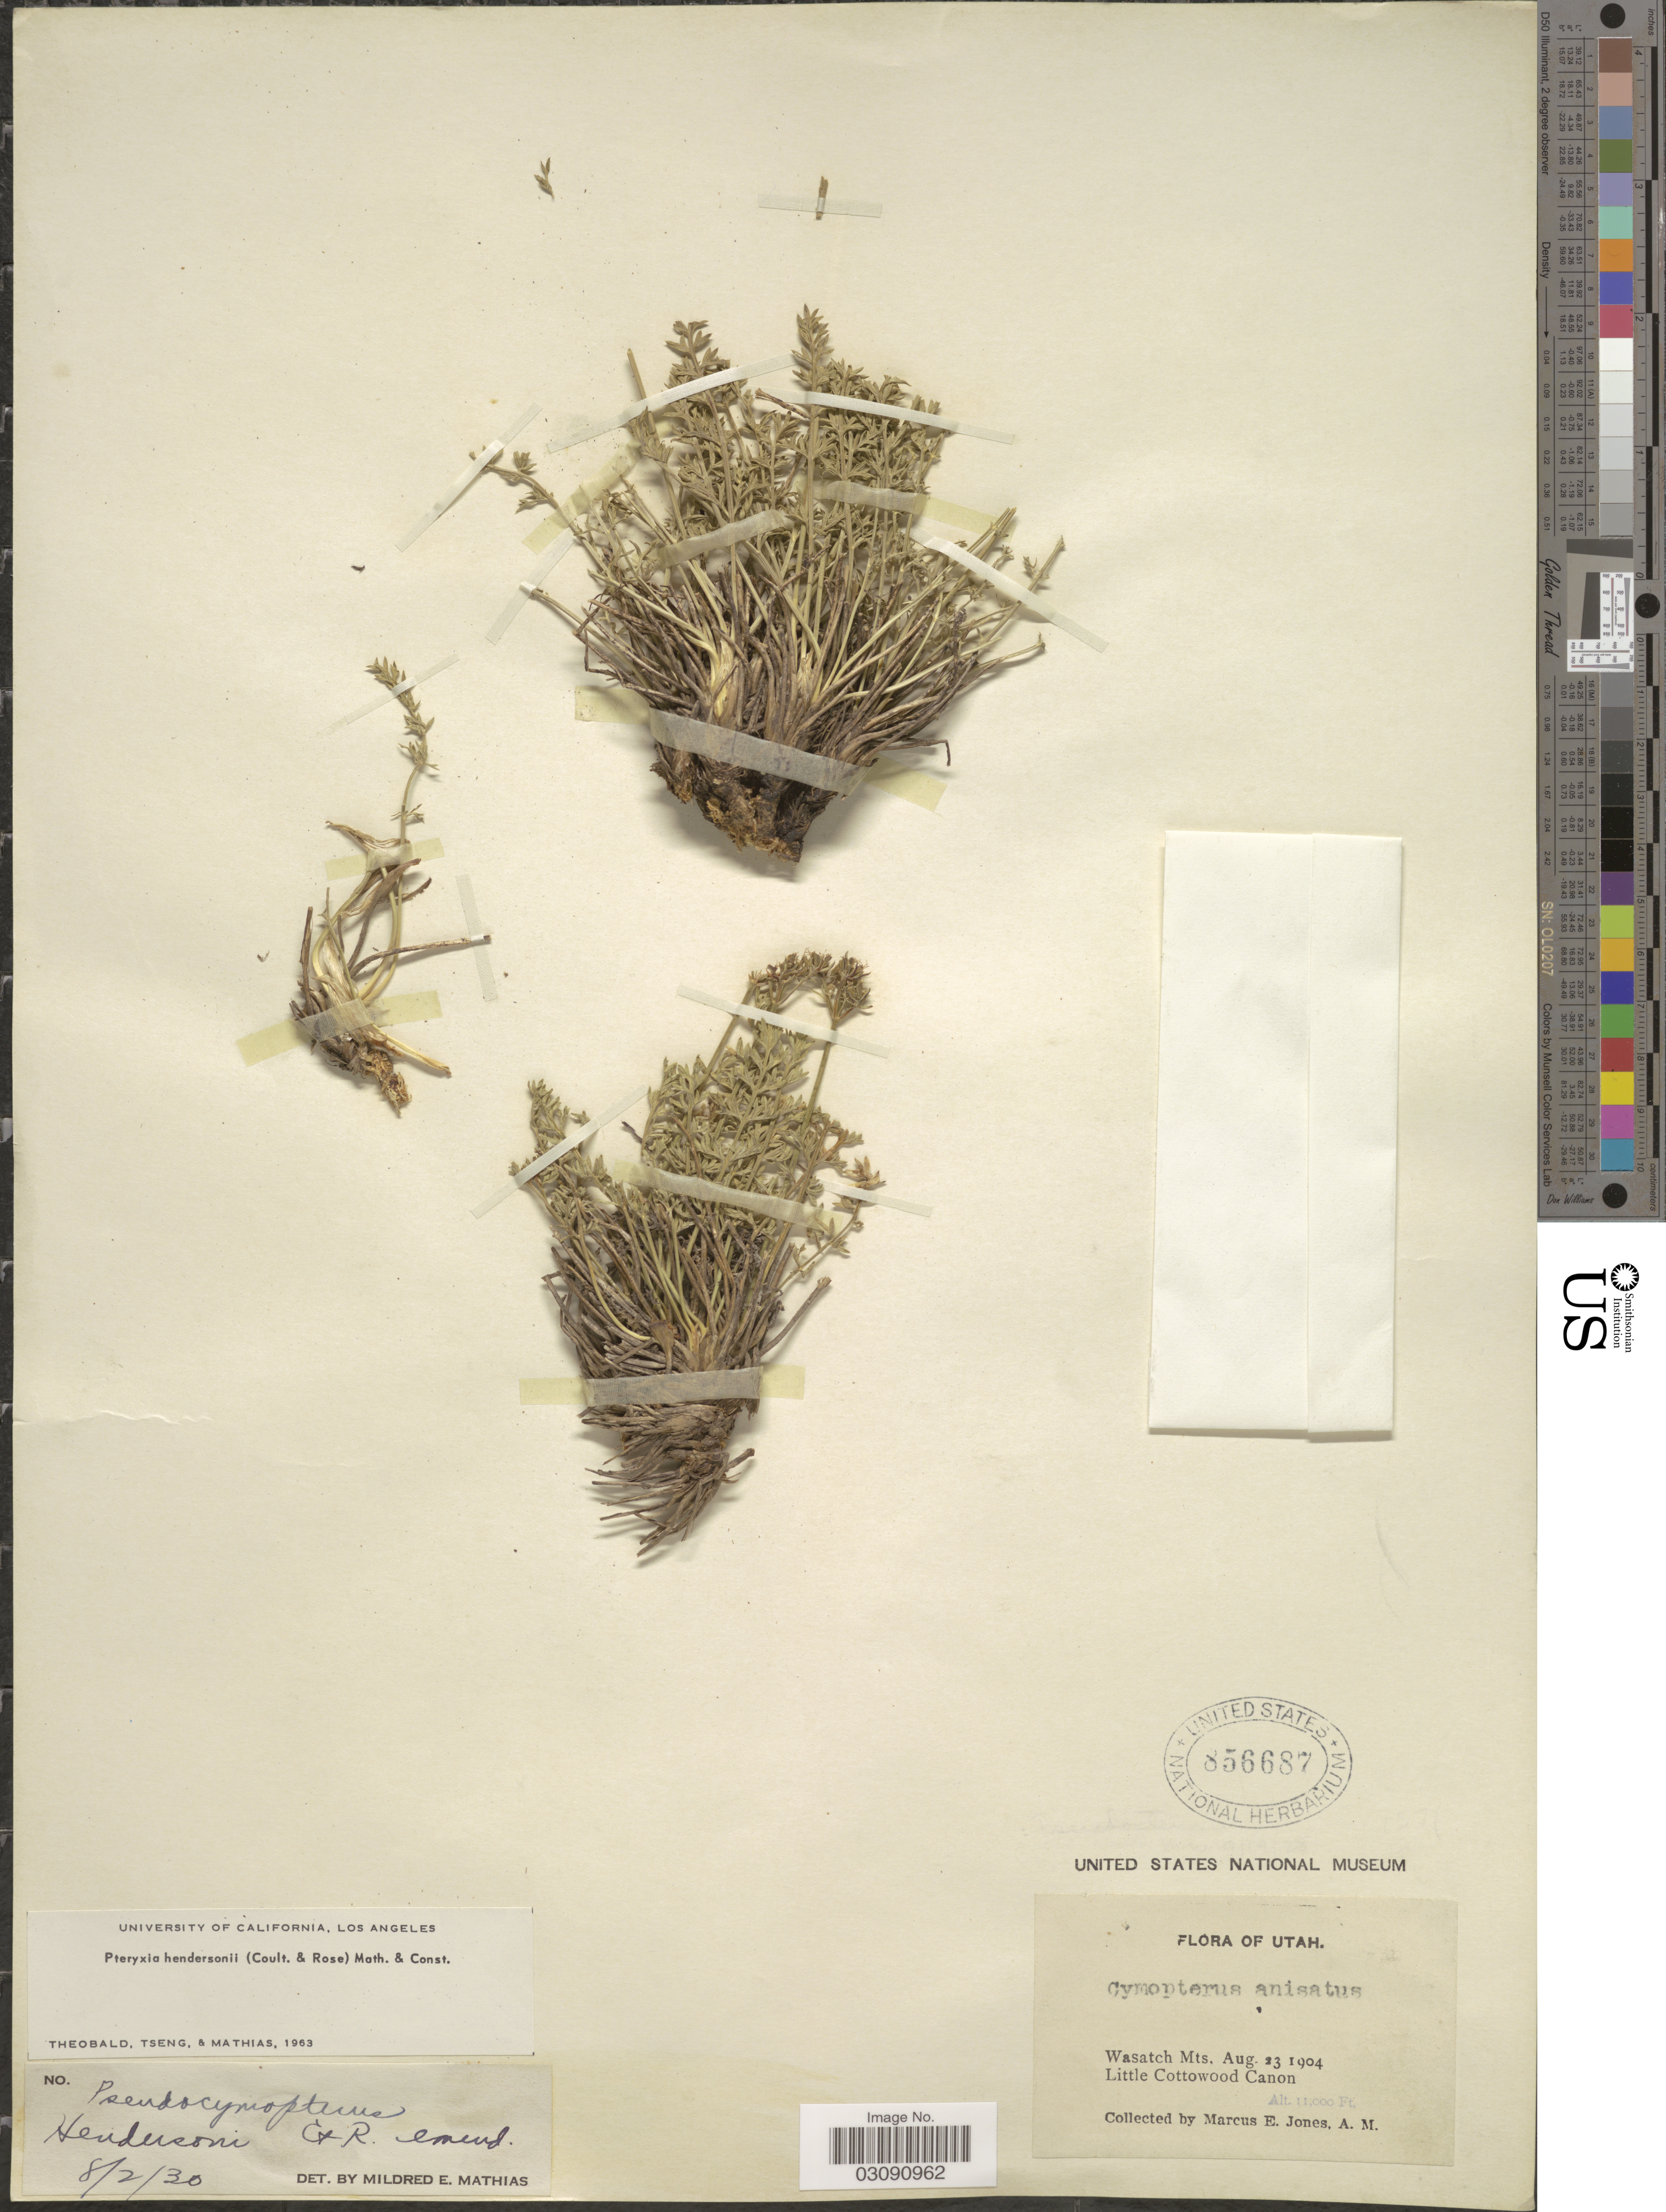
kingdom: Plantae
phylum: Tracheophyta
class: Magnoliopsida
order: Apiales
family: Apiaceae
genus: Pteryxia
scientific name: Pteryxia hendersonii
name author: (J.M. Coult. & Rose) Mathias & Constance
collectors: M. E. Jones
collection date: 1904-08-23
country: United States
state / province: Utah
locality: Wasatch Mts., Little Cottowood Canon.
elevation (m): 3353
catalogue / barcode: US 856687